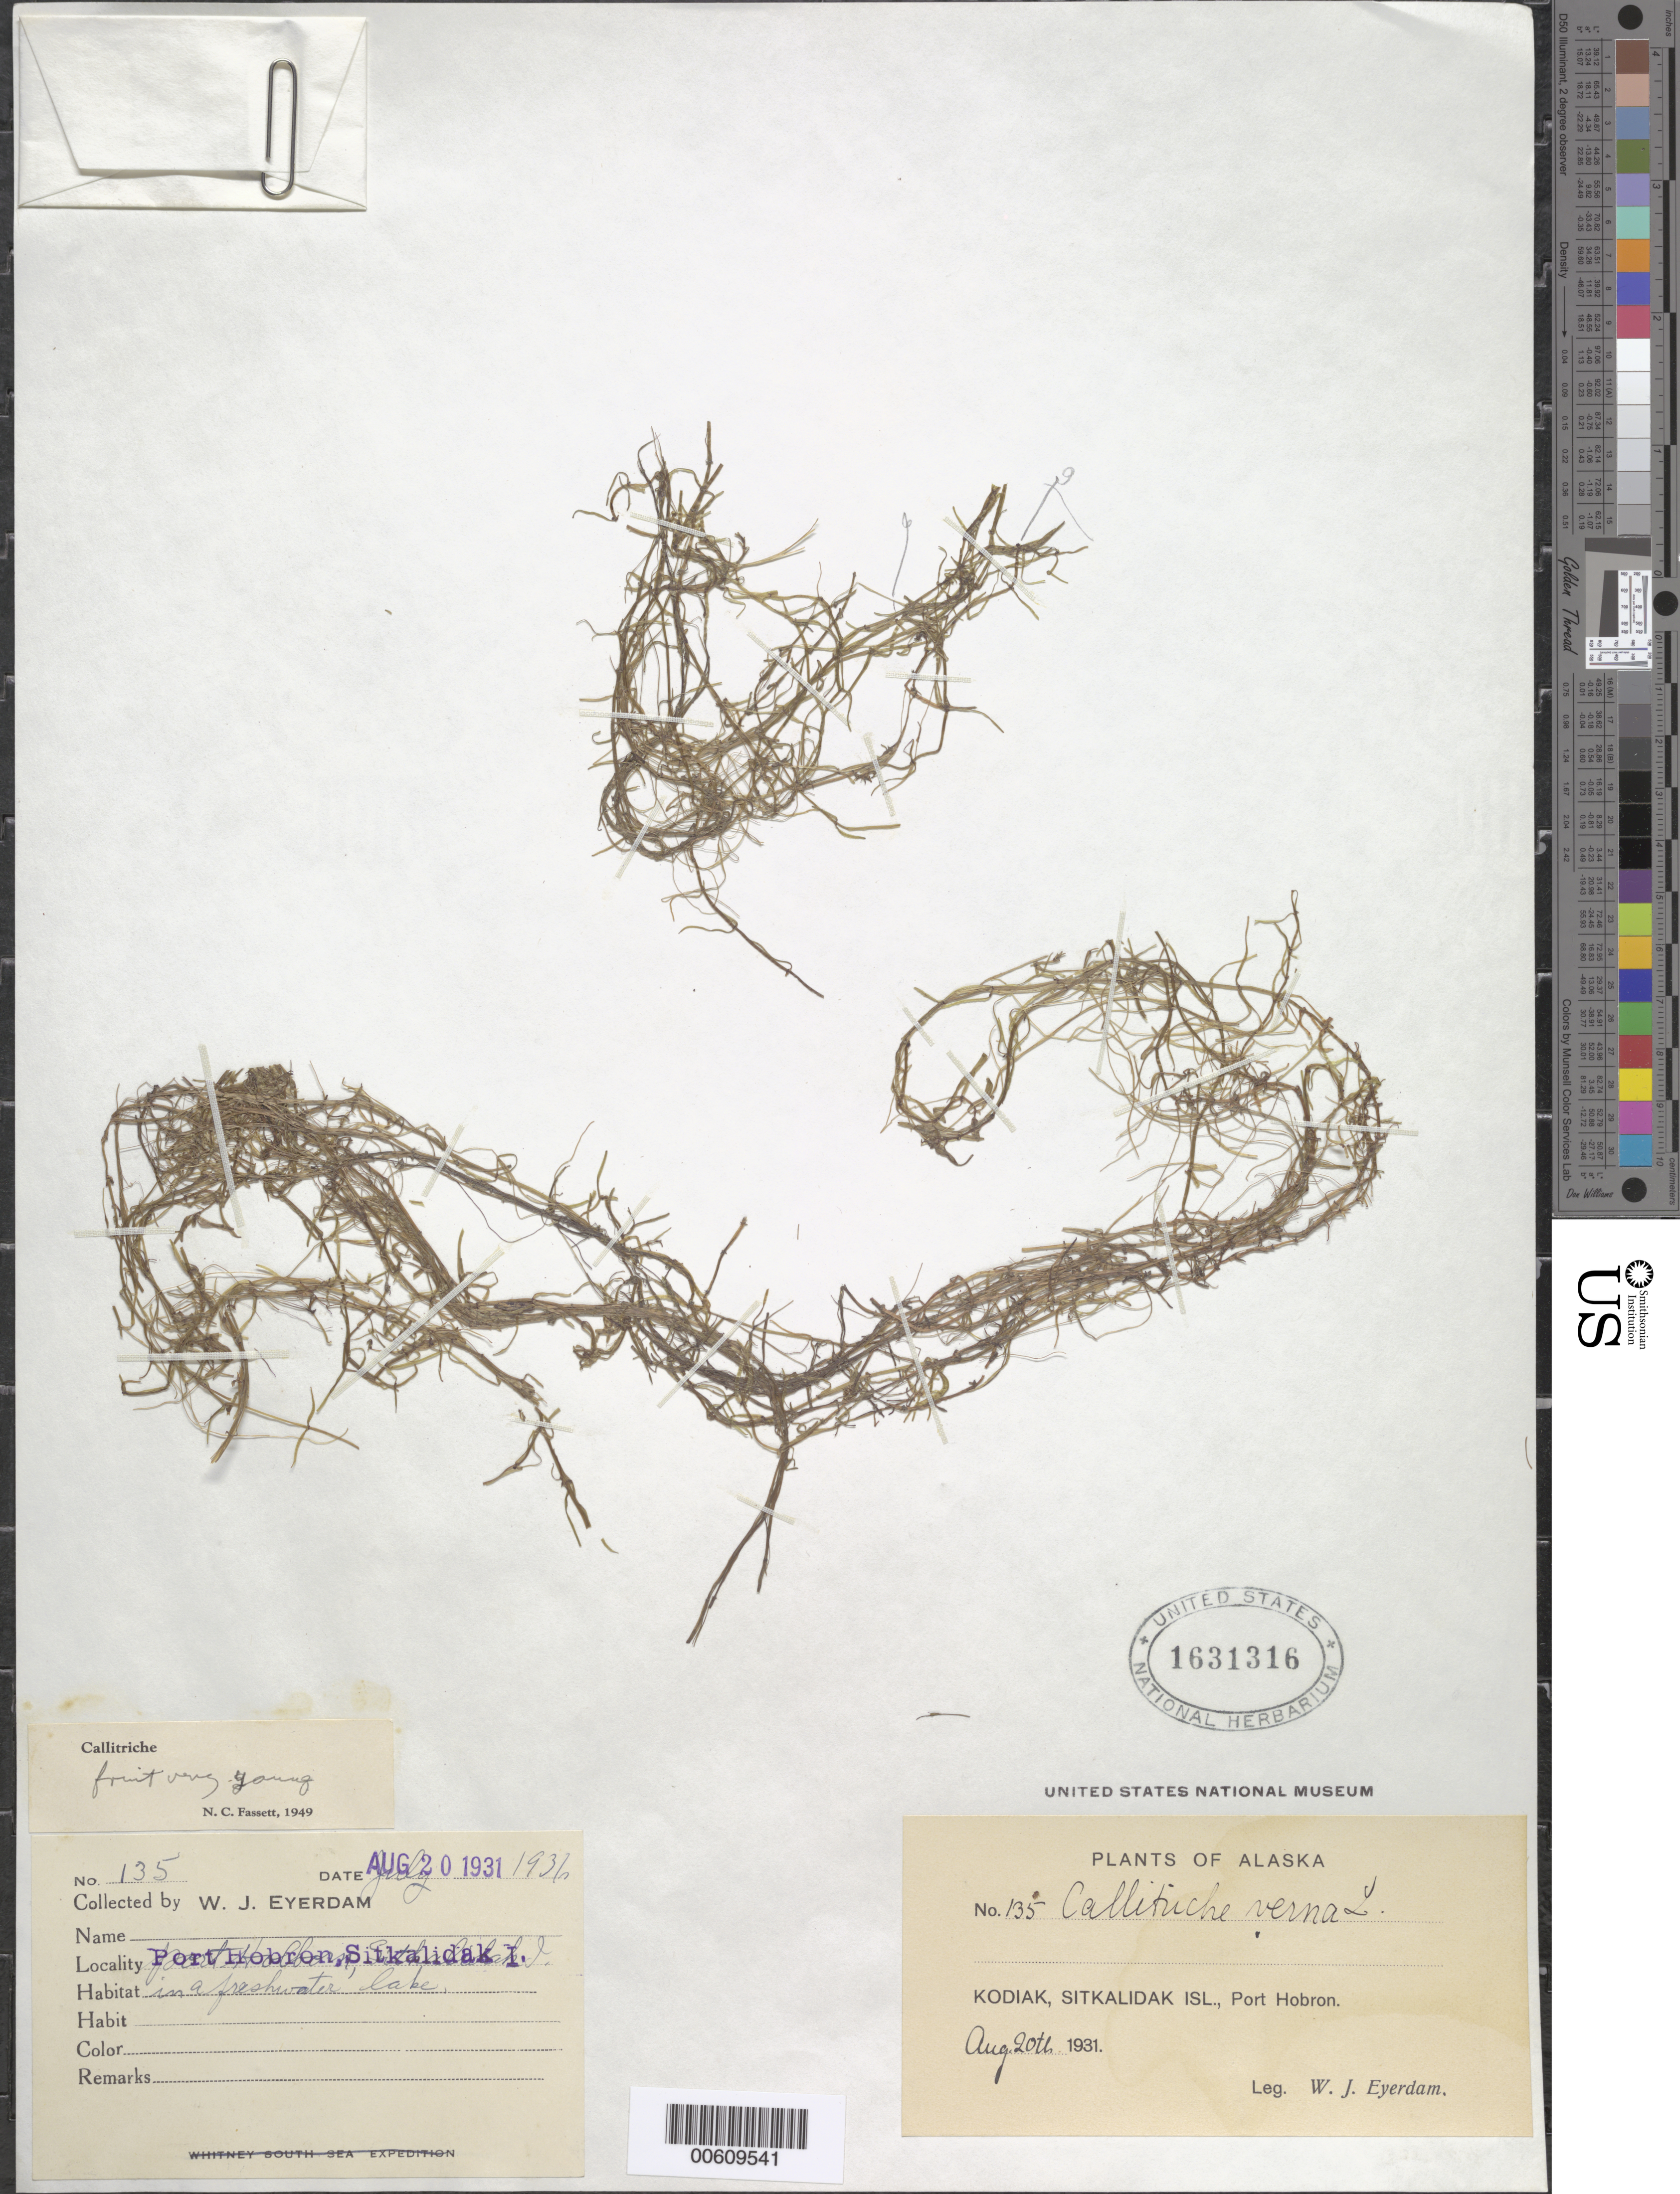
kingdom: Plantae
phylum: Tracheophyta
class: Magnoliopsida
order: Lamiales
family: Plantaginaceae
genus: Callitriche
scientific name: Callitriche verna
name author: L.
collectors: W. J. Eyerdam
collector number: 135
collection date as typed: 20 Aug 1931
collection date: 1931-08-20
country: United States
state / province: Alaska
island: Kodiak Island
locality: Sitkalidak Isl., Port Hobron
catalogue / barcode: US 1631316